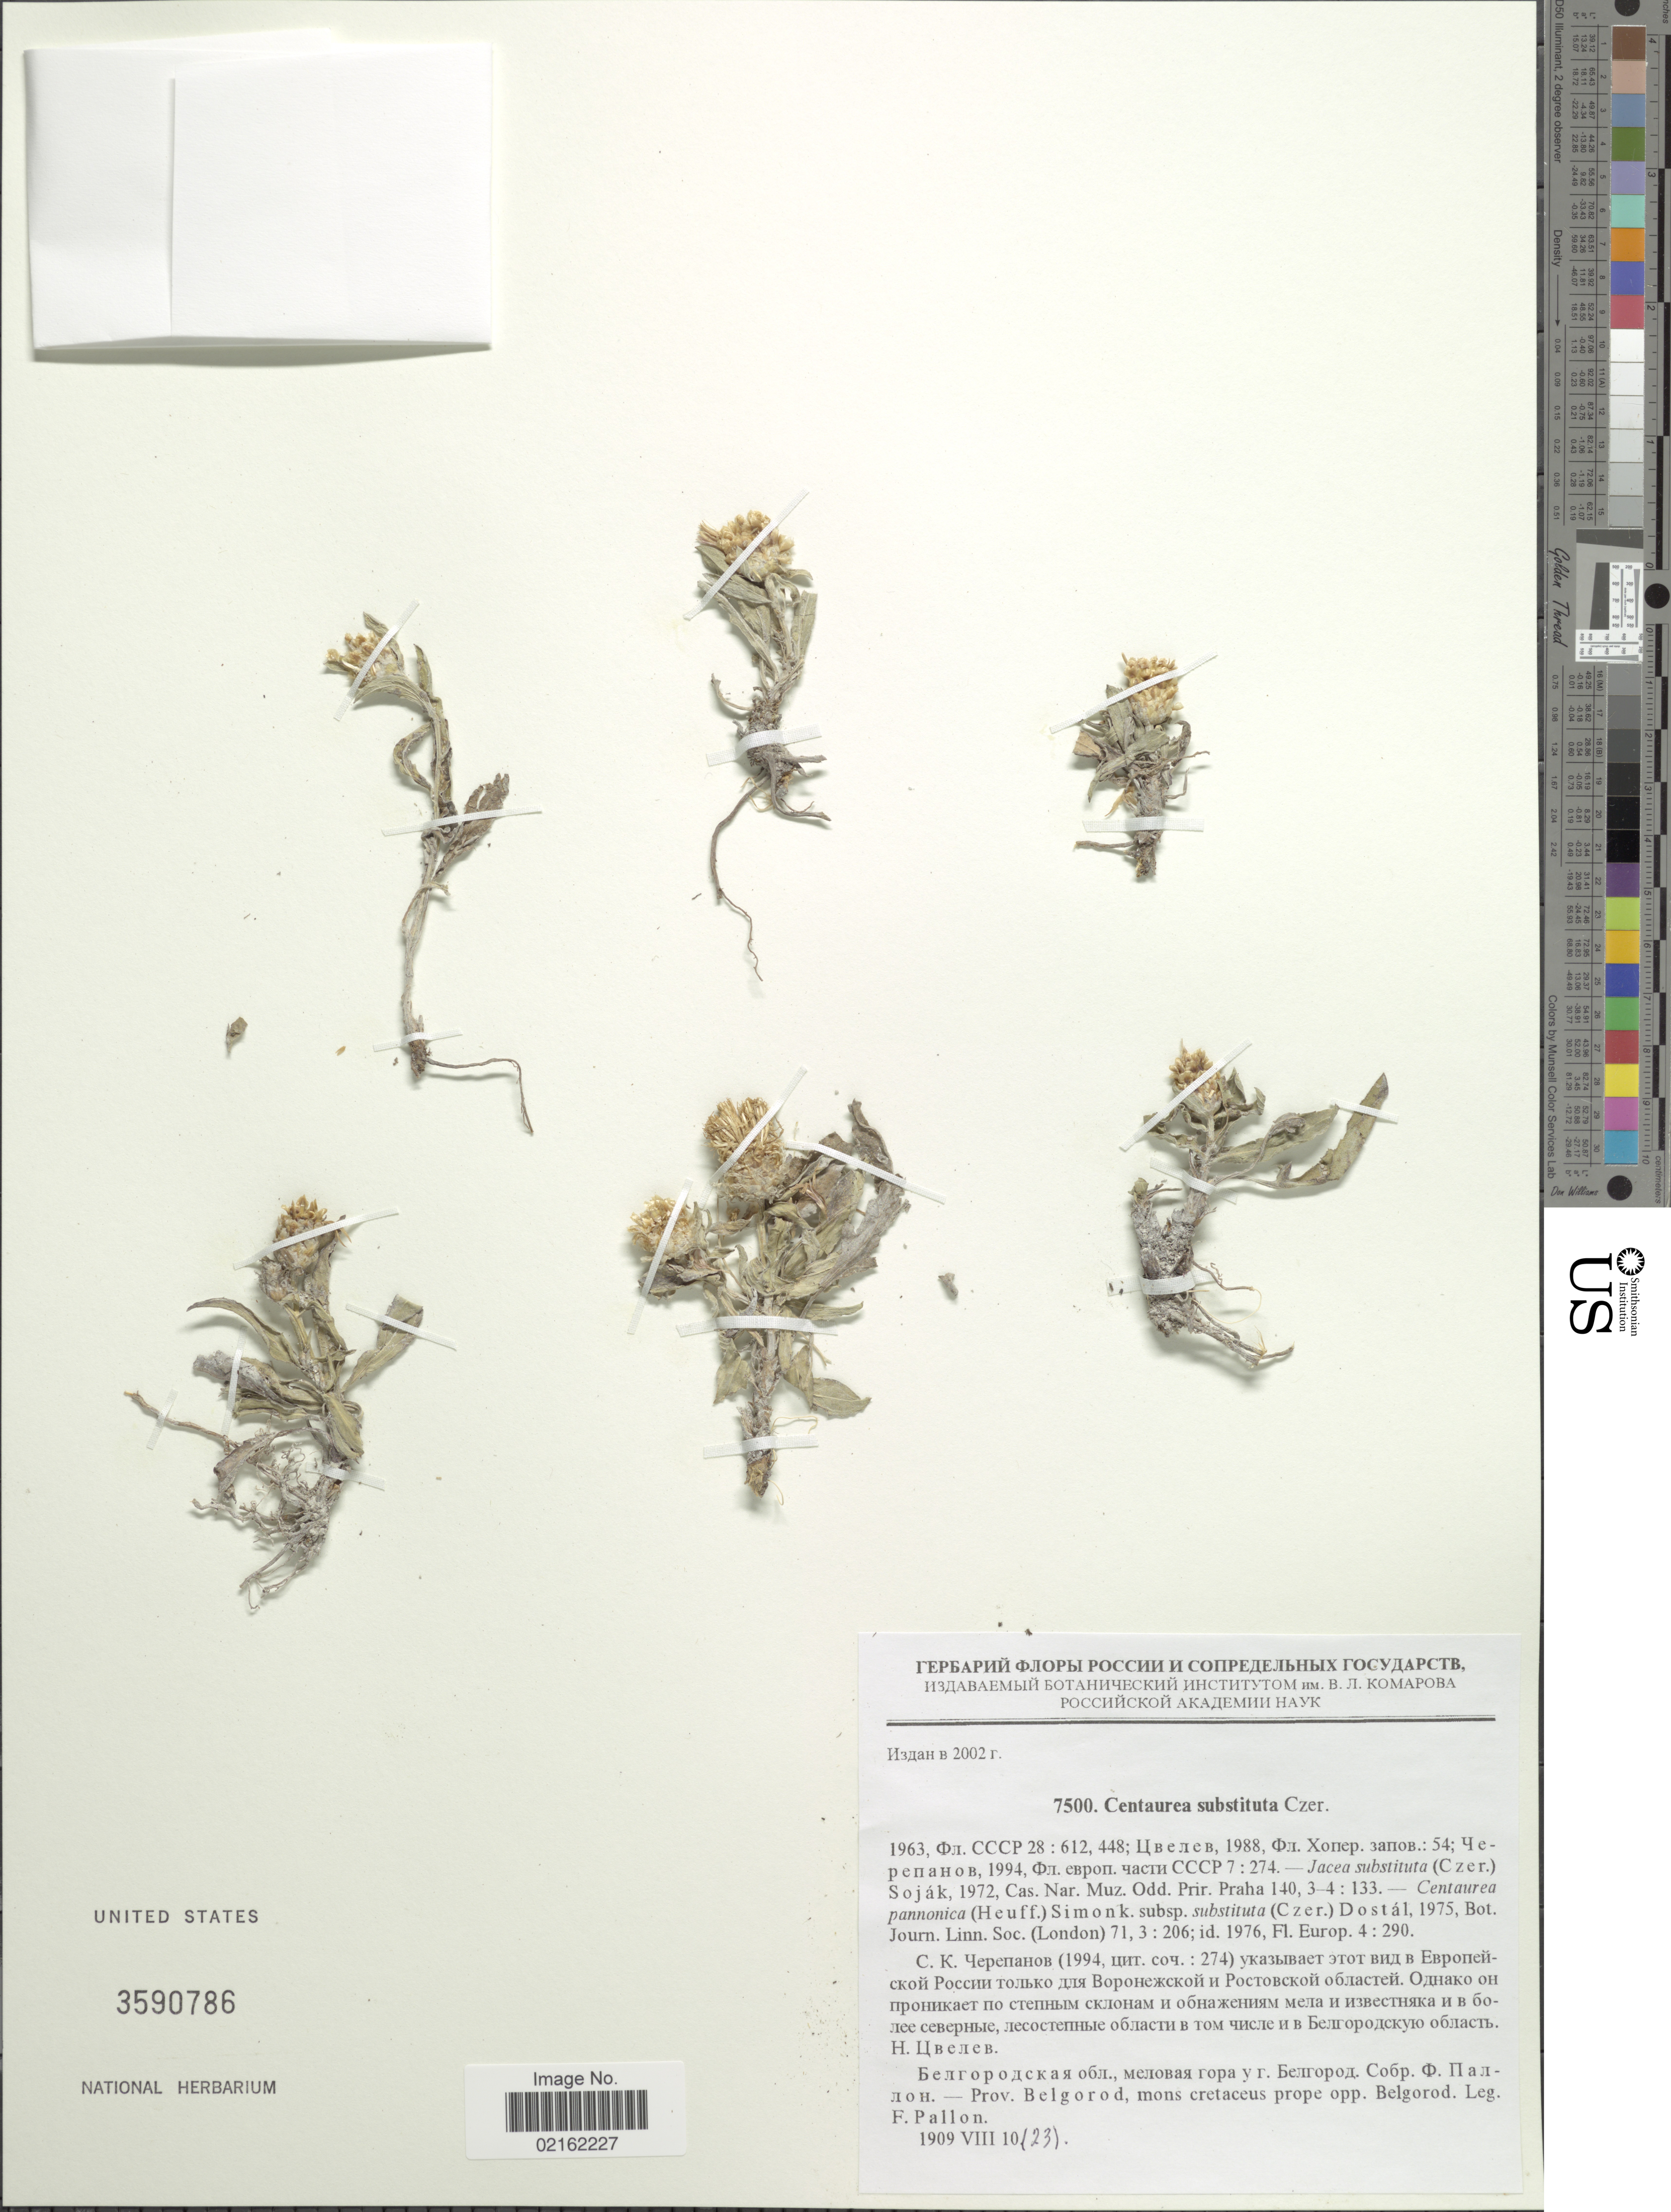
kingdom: Plantae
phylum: Tracheophyta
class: Magnoliopsida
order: Asterales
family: Asteraceae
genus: Centaurea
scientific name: Centaurea jacea subsp. substituta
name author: (Czerep.) Mikheev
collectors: F. Pallon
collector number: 7500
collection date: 1909-08-10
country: Russian Federation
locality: Prov. Belgorod, prope opp. Belgorod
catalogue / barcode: US 3590786